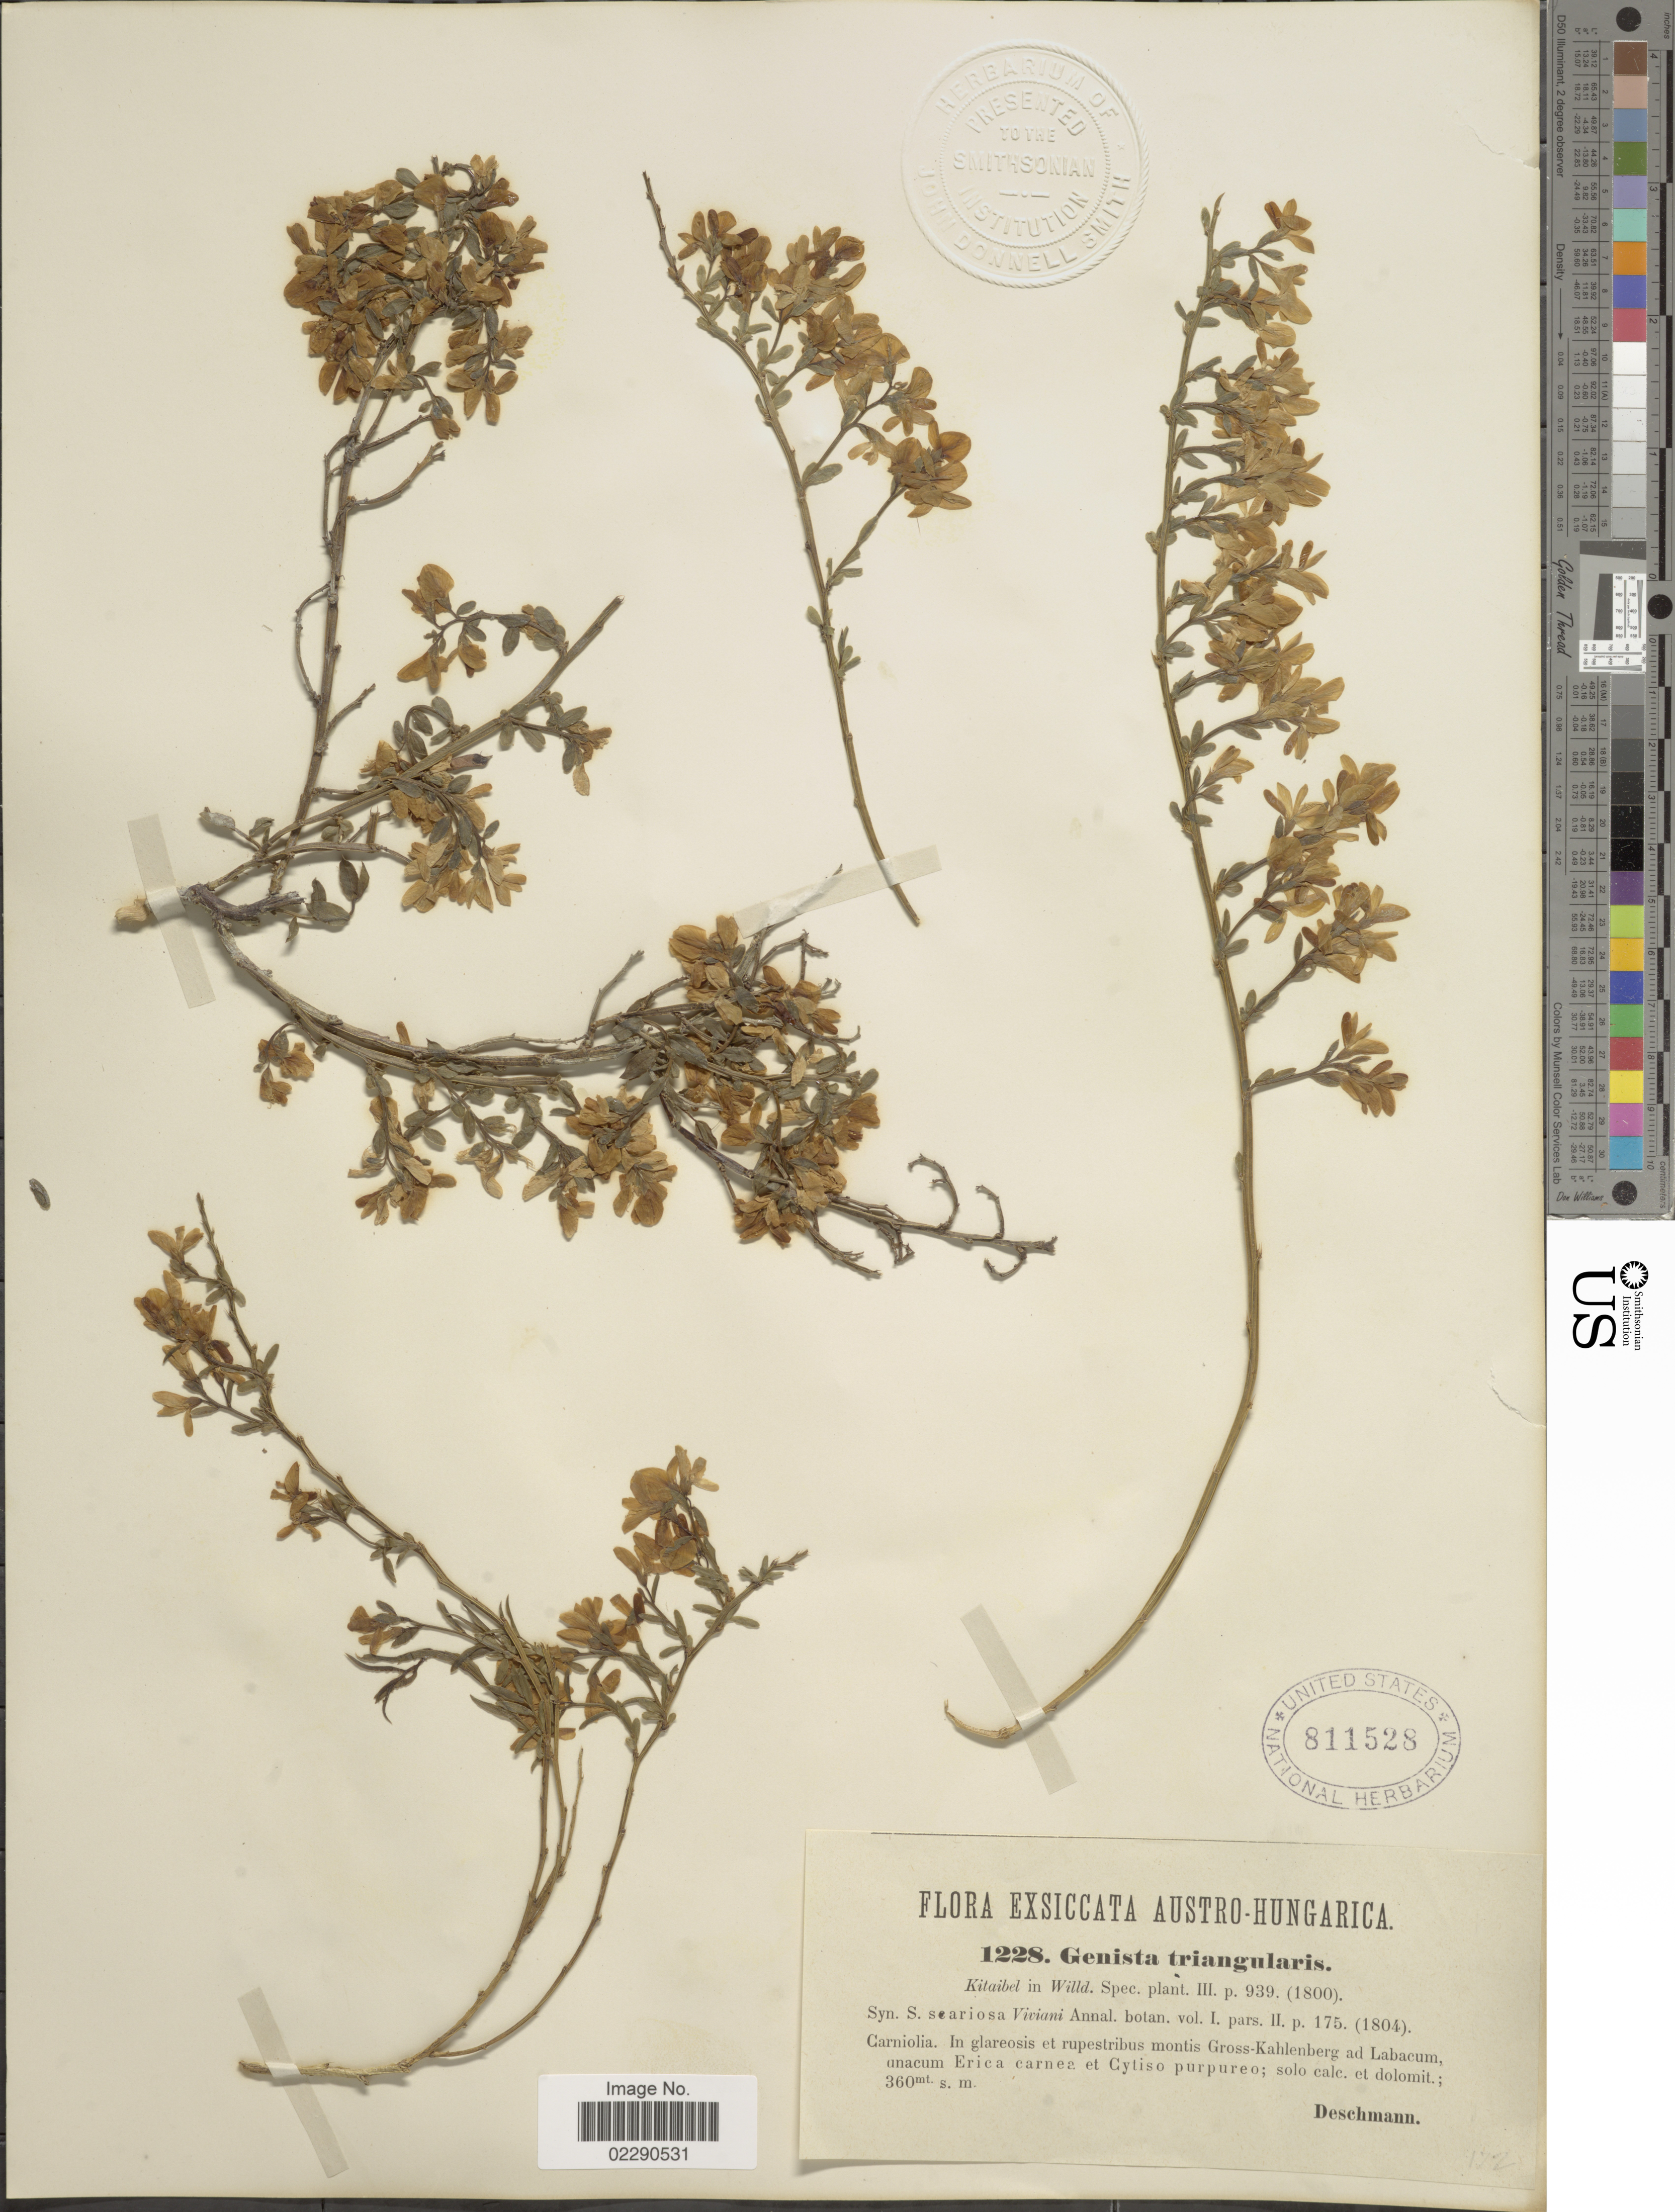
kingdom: Plantae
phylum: Tracheophyta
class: Magnoliopsida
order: Fabales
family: Fabaceae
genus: Genista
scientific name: Genista triangularis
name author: Willd.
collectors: Deschmann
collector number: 1228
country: Germany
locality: Austro-Hungarica, Carniolia, montis Gross-Kahlenberg ad Labacum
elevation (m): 360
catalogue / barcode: US 811528